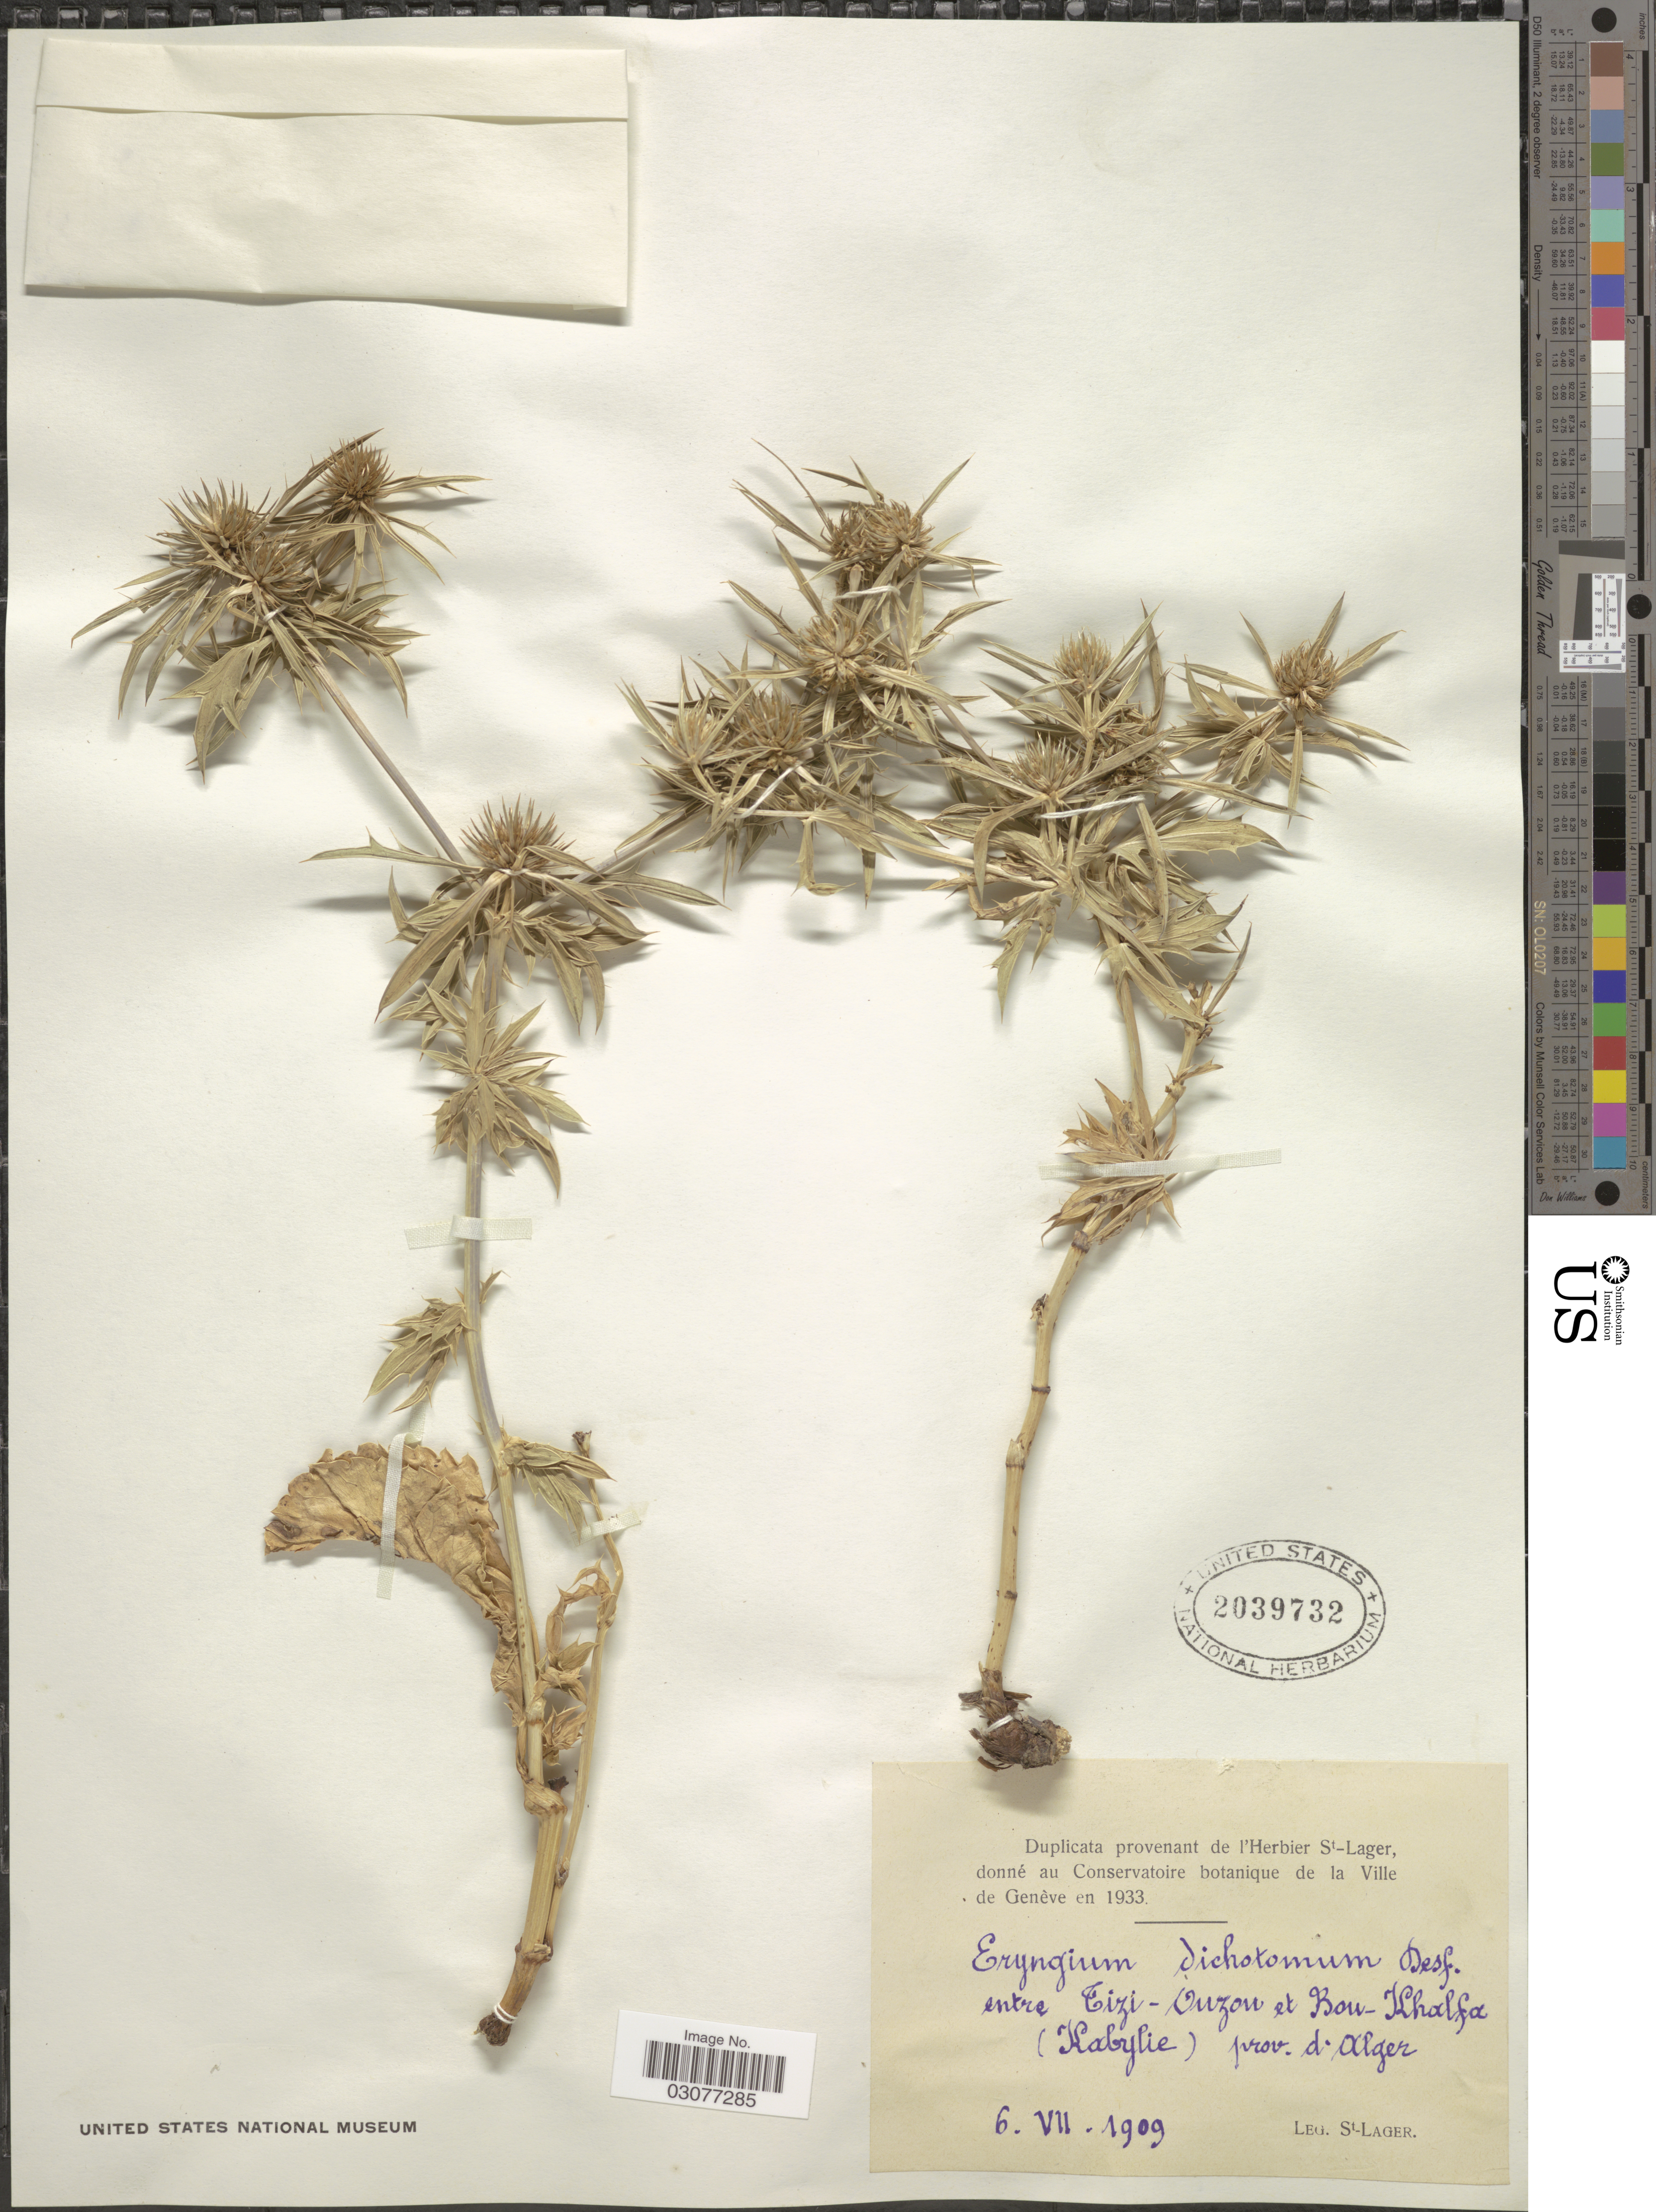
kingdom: Plantae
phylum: Tracheophyta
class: Magnoliopsida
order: Apiales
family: Apiaceae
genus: Eryngium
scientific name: Eryngium dichotomum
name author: Desf.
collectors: -. St. Lager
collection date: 1909-07-06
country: Algeria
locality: Entre Tizi-Ouzon et Bou-Khalfa (Habylie). prov. d'Alger.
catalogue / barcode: US 2039732